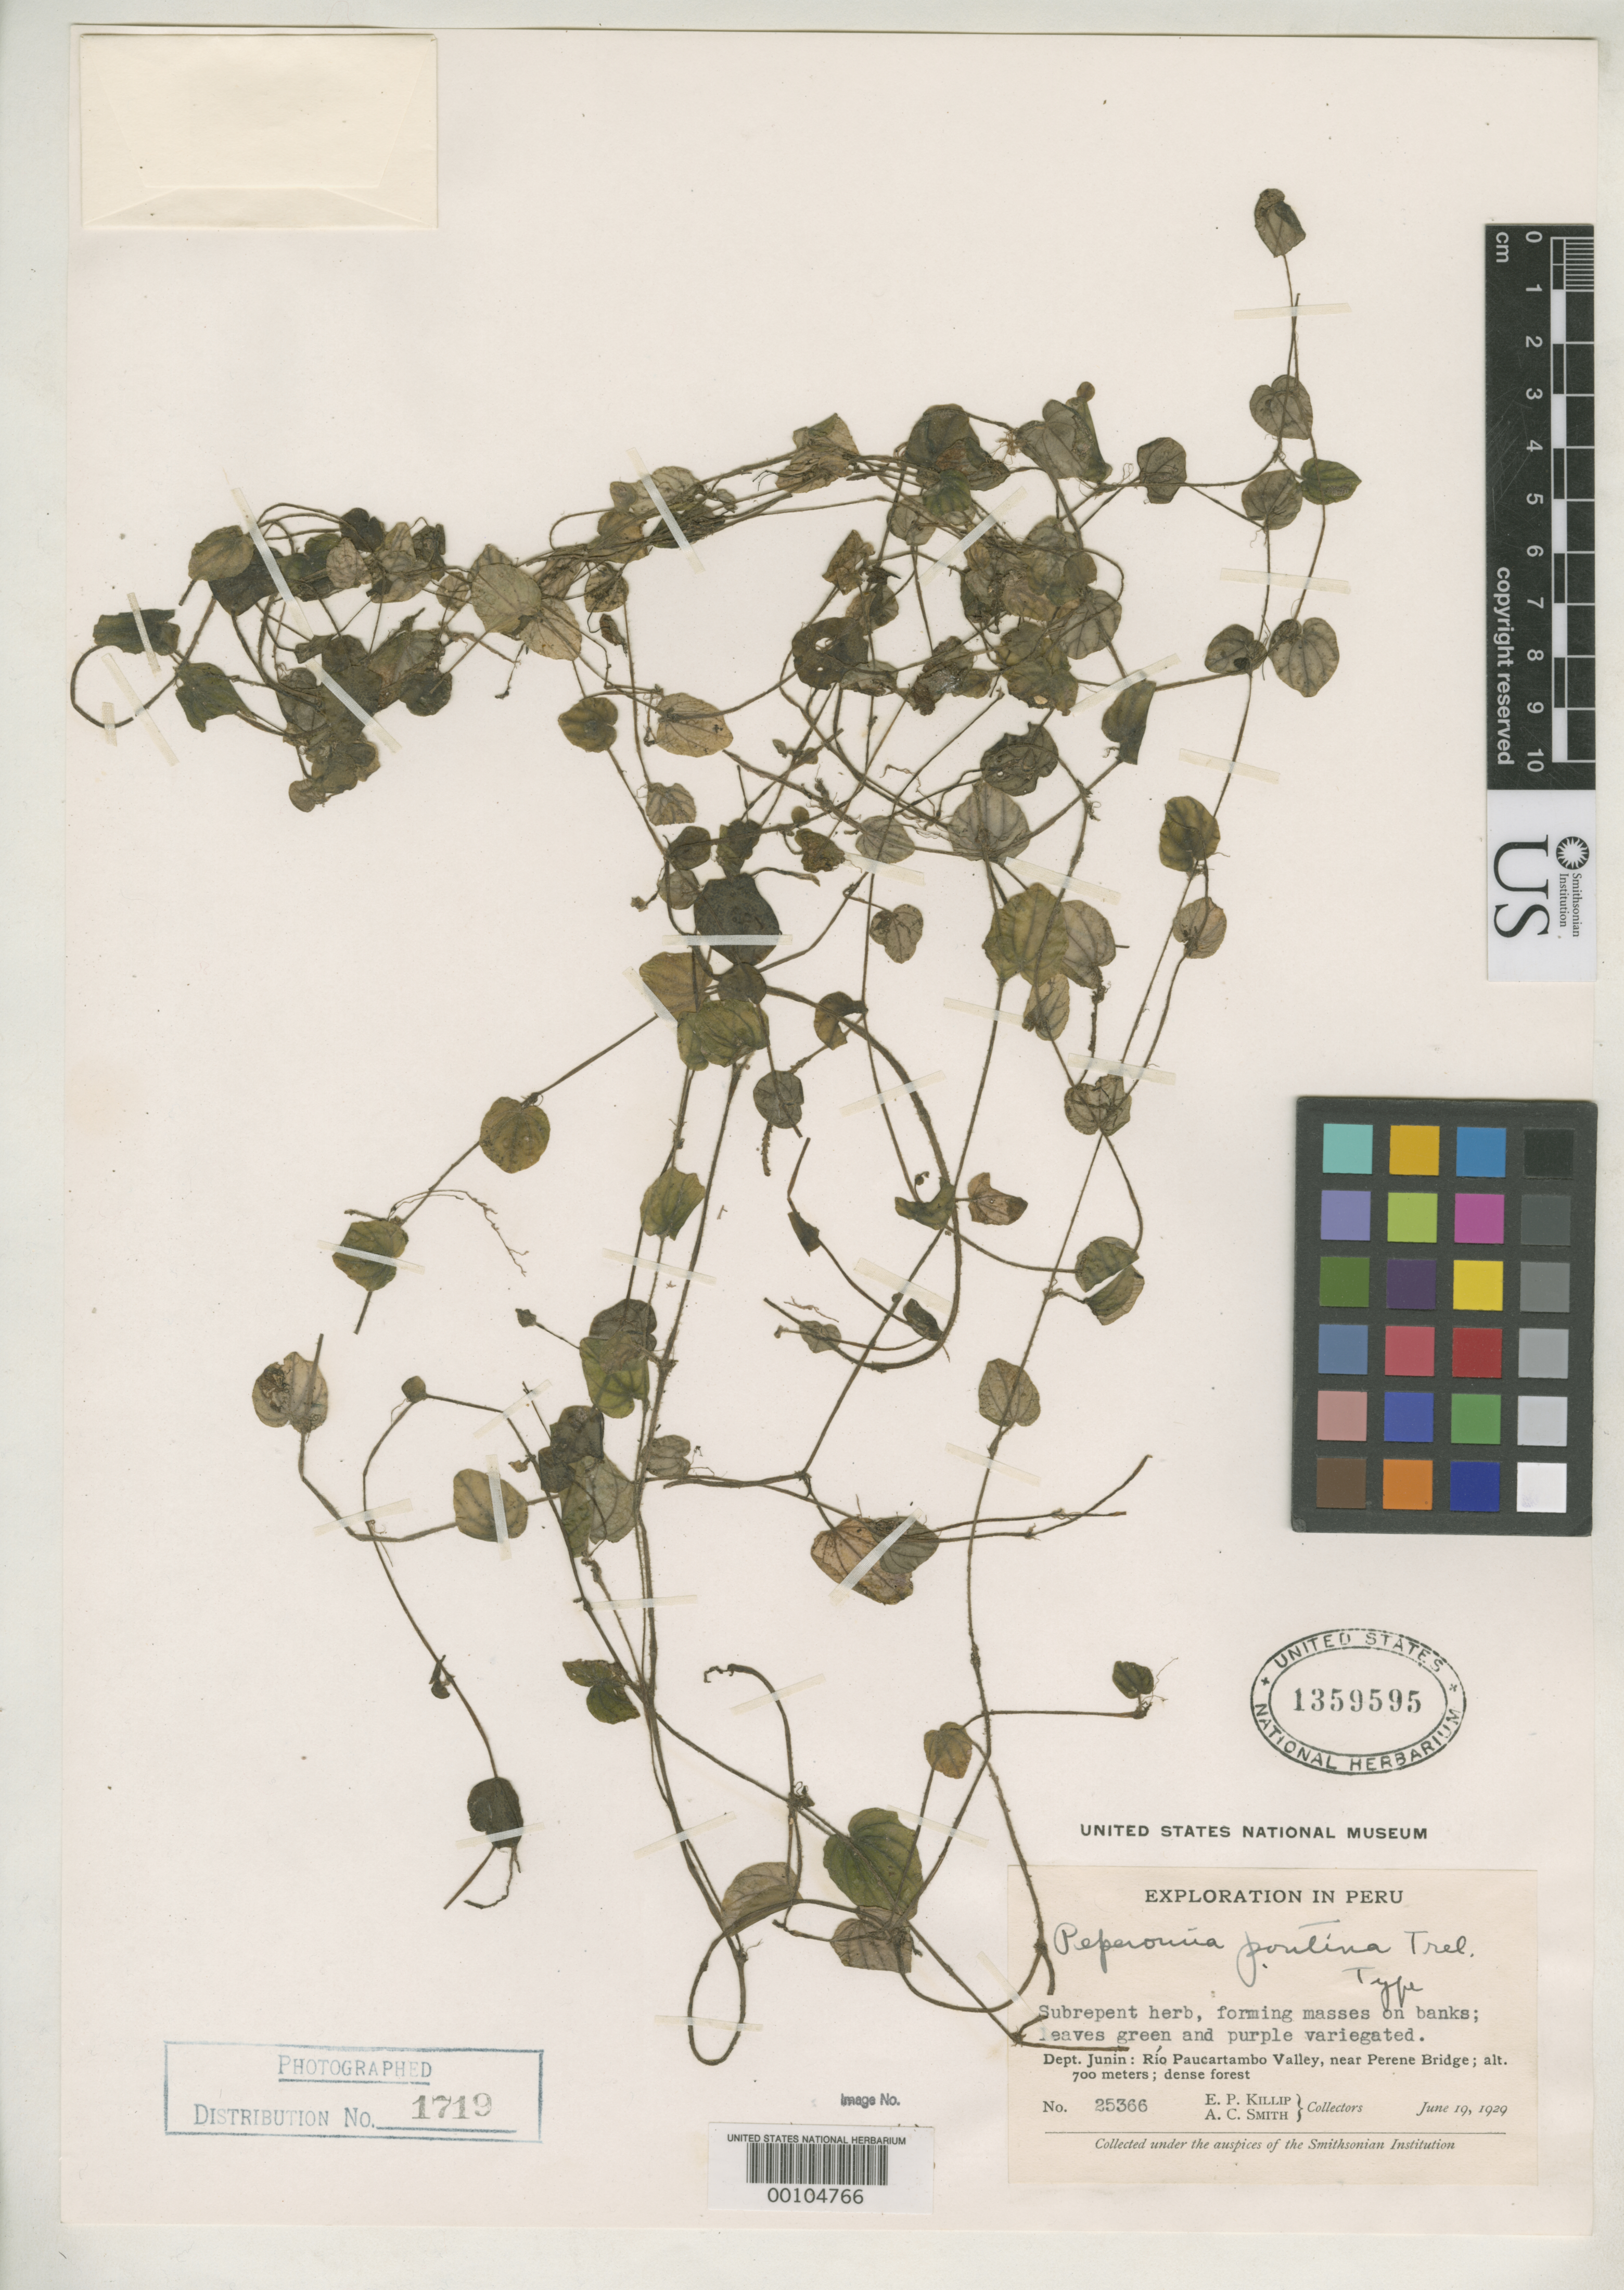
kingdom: Plantae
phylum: Tracheophyta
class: Magnoliopsida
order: Piperales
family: Piperaceae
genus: Peperomia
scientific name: Peperomia pontina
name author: Trel. in J.F. Macbr.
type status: Holotype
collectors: E. P. Killip & A. C. Smith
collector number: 25366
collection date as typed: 19 Jun 1929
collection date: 1929-06-19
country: Peru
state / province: Junín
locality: Rio Paucartambo Valley, near Perene Bridge.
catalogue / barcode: US 1359595